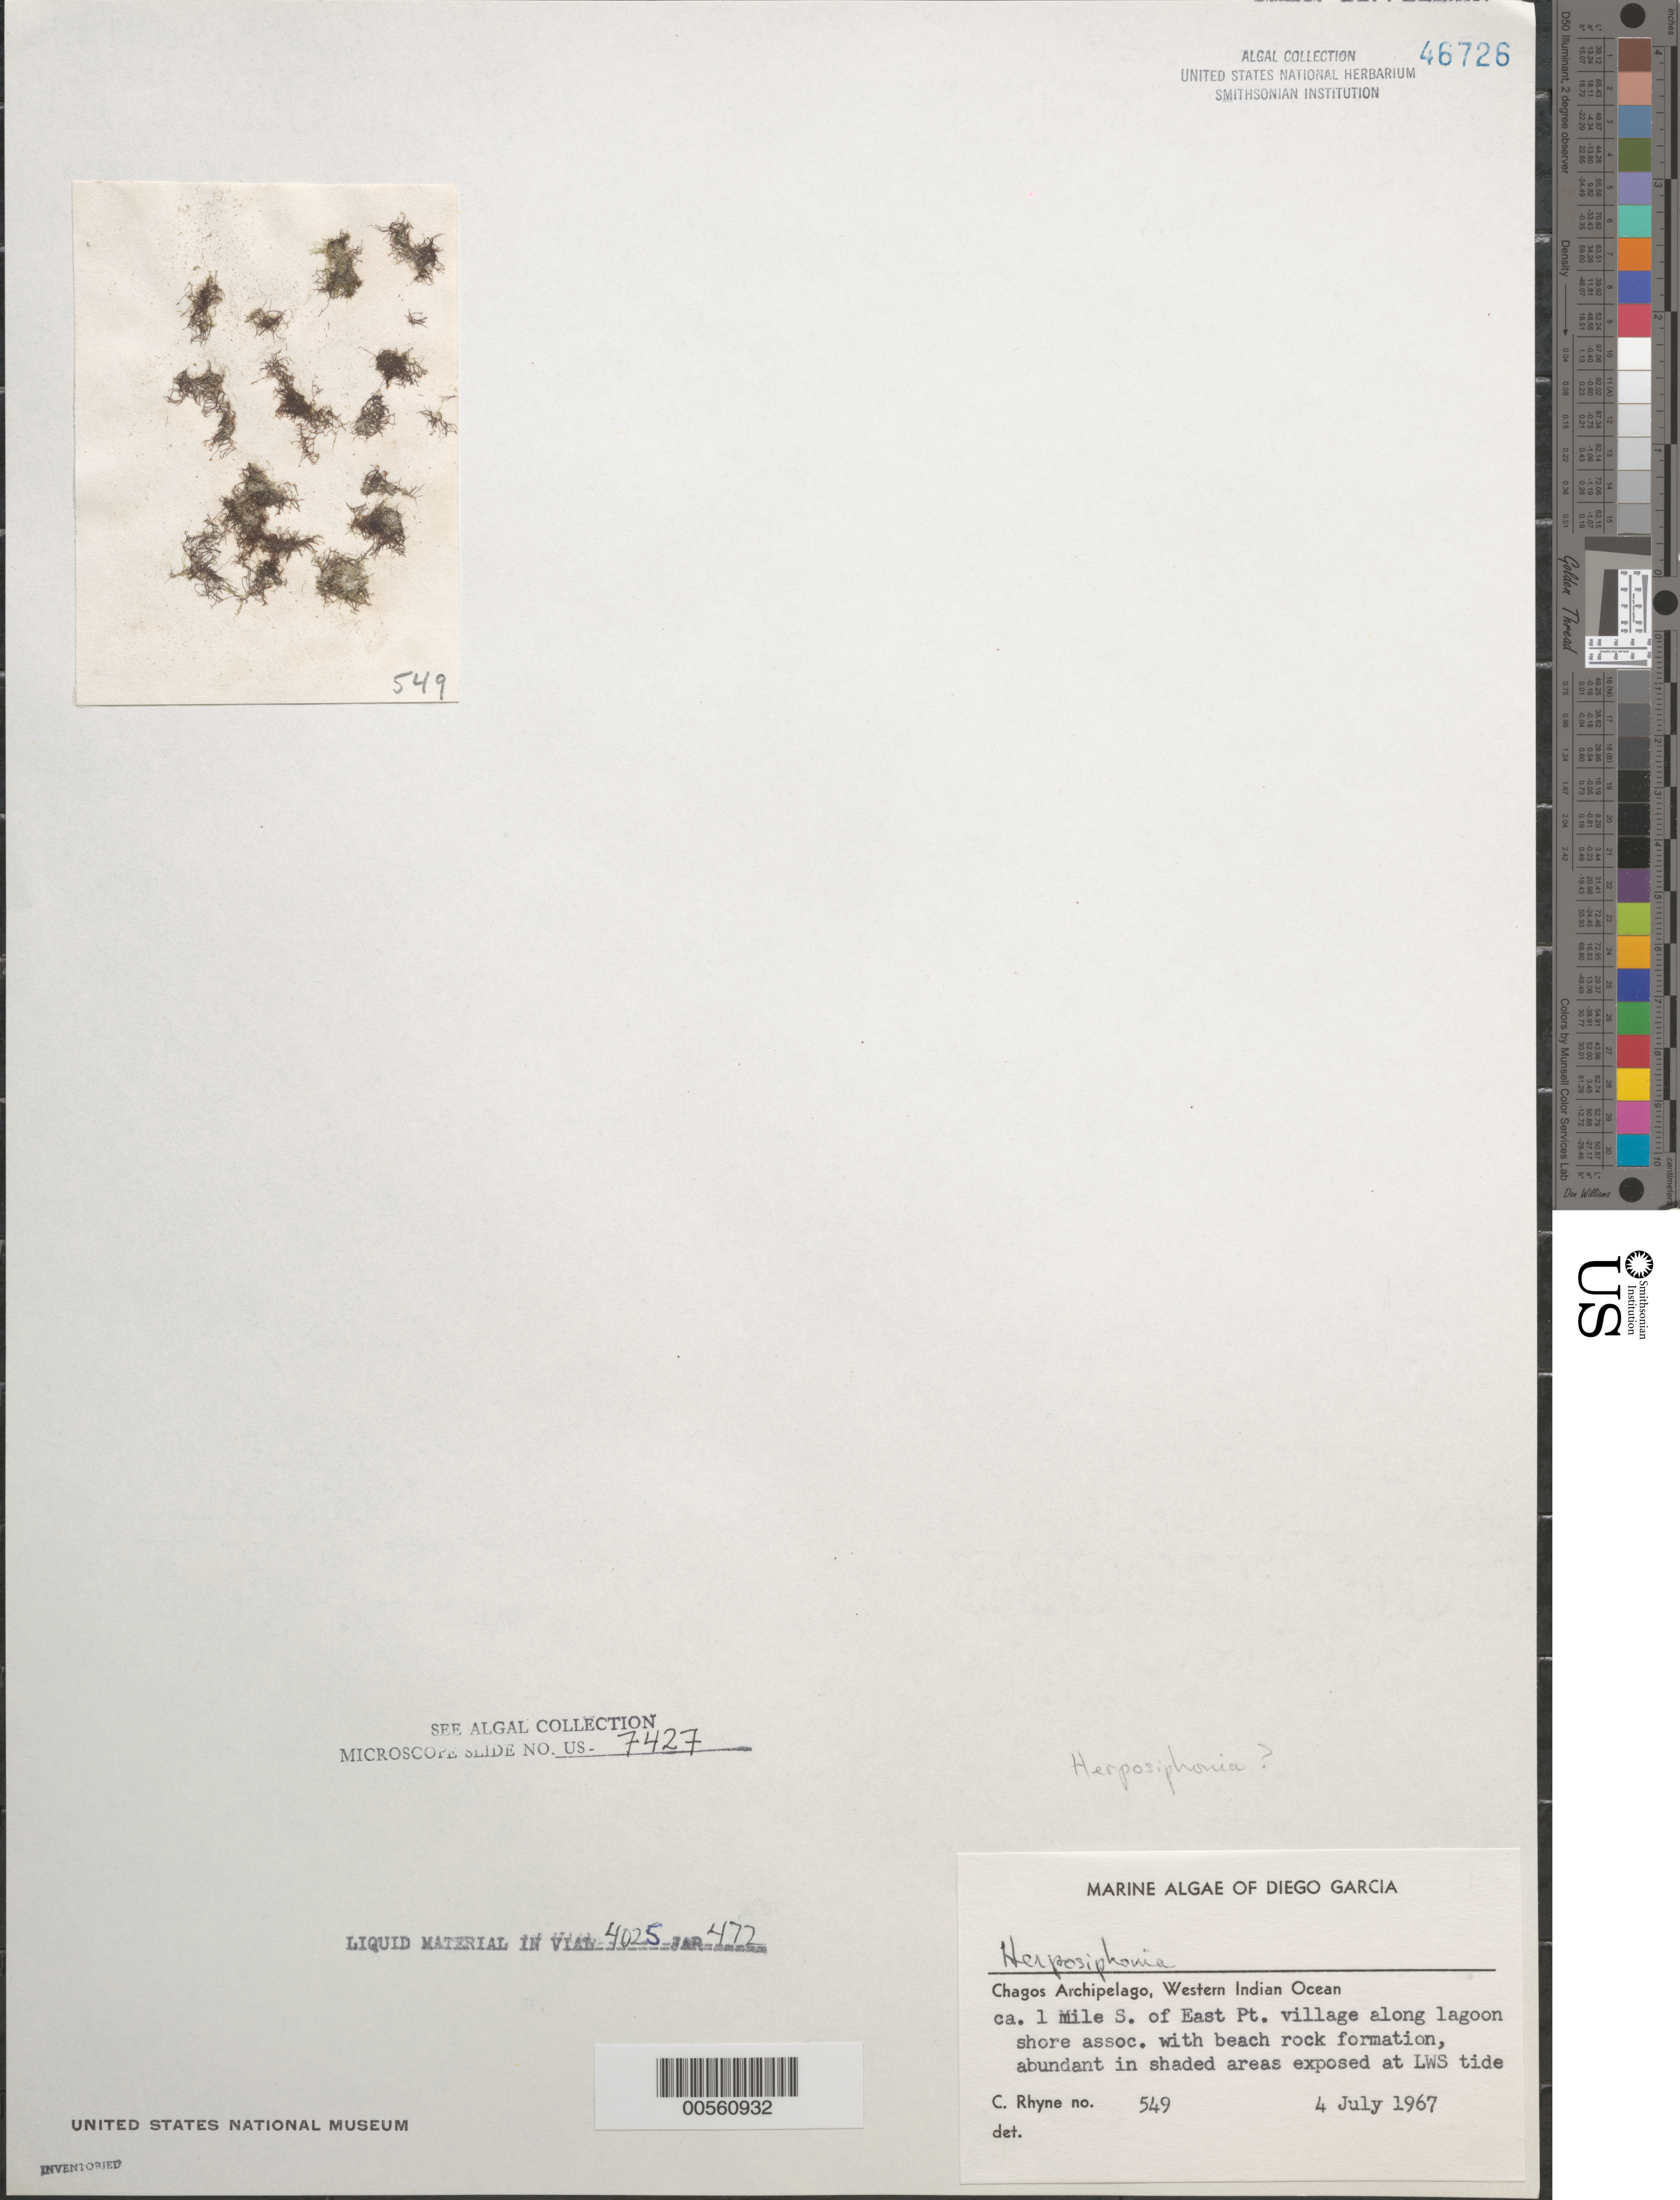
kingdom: Plantae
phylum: Rhodophyta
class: Florideophyceae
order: Ceramiales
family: Rhodomelaceae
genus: Herposiphonia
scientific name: Herposiphonia sp.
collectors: C. Rhyne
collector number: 549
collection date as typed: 04 Jul 1967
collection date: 1967-07-04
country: British Indian Ocean Territory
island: Diego Garcia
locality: Ca. 1 mile south of East Point Village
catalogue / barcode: US 46726